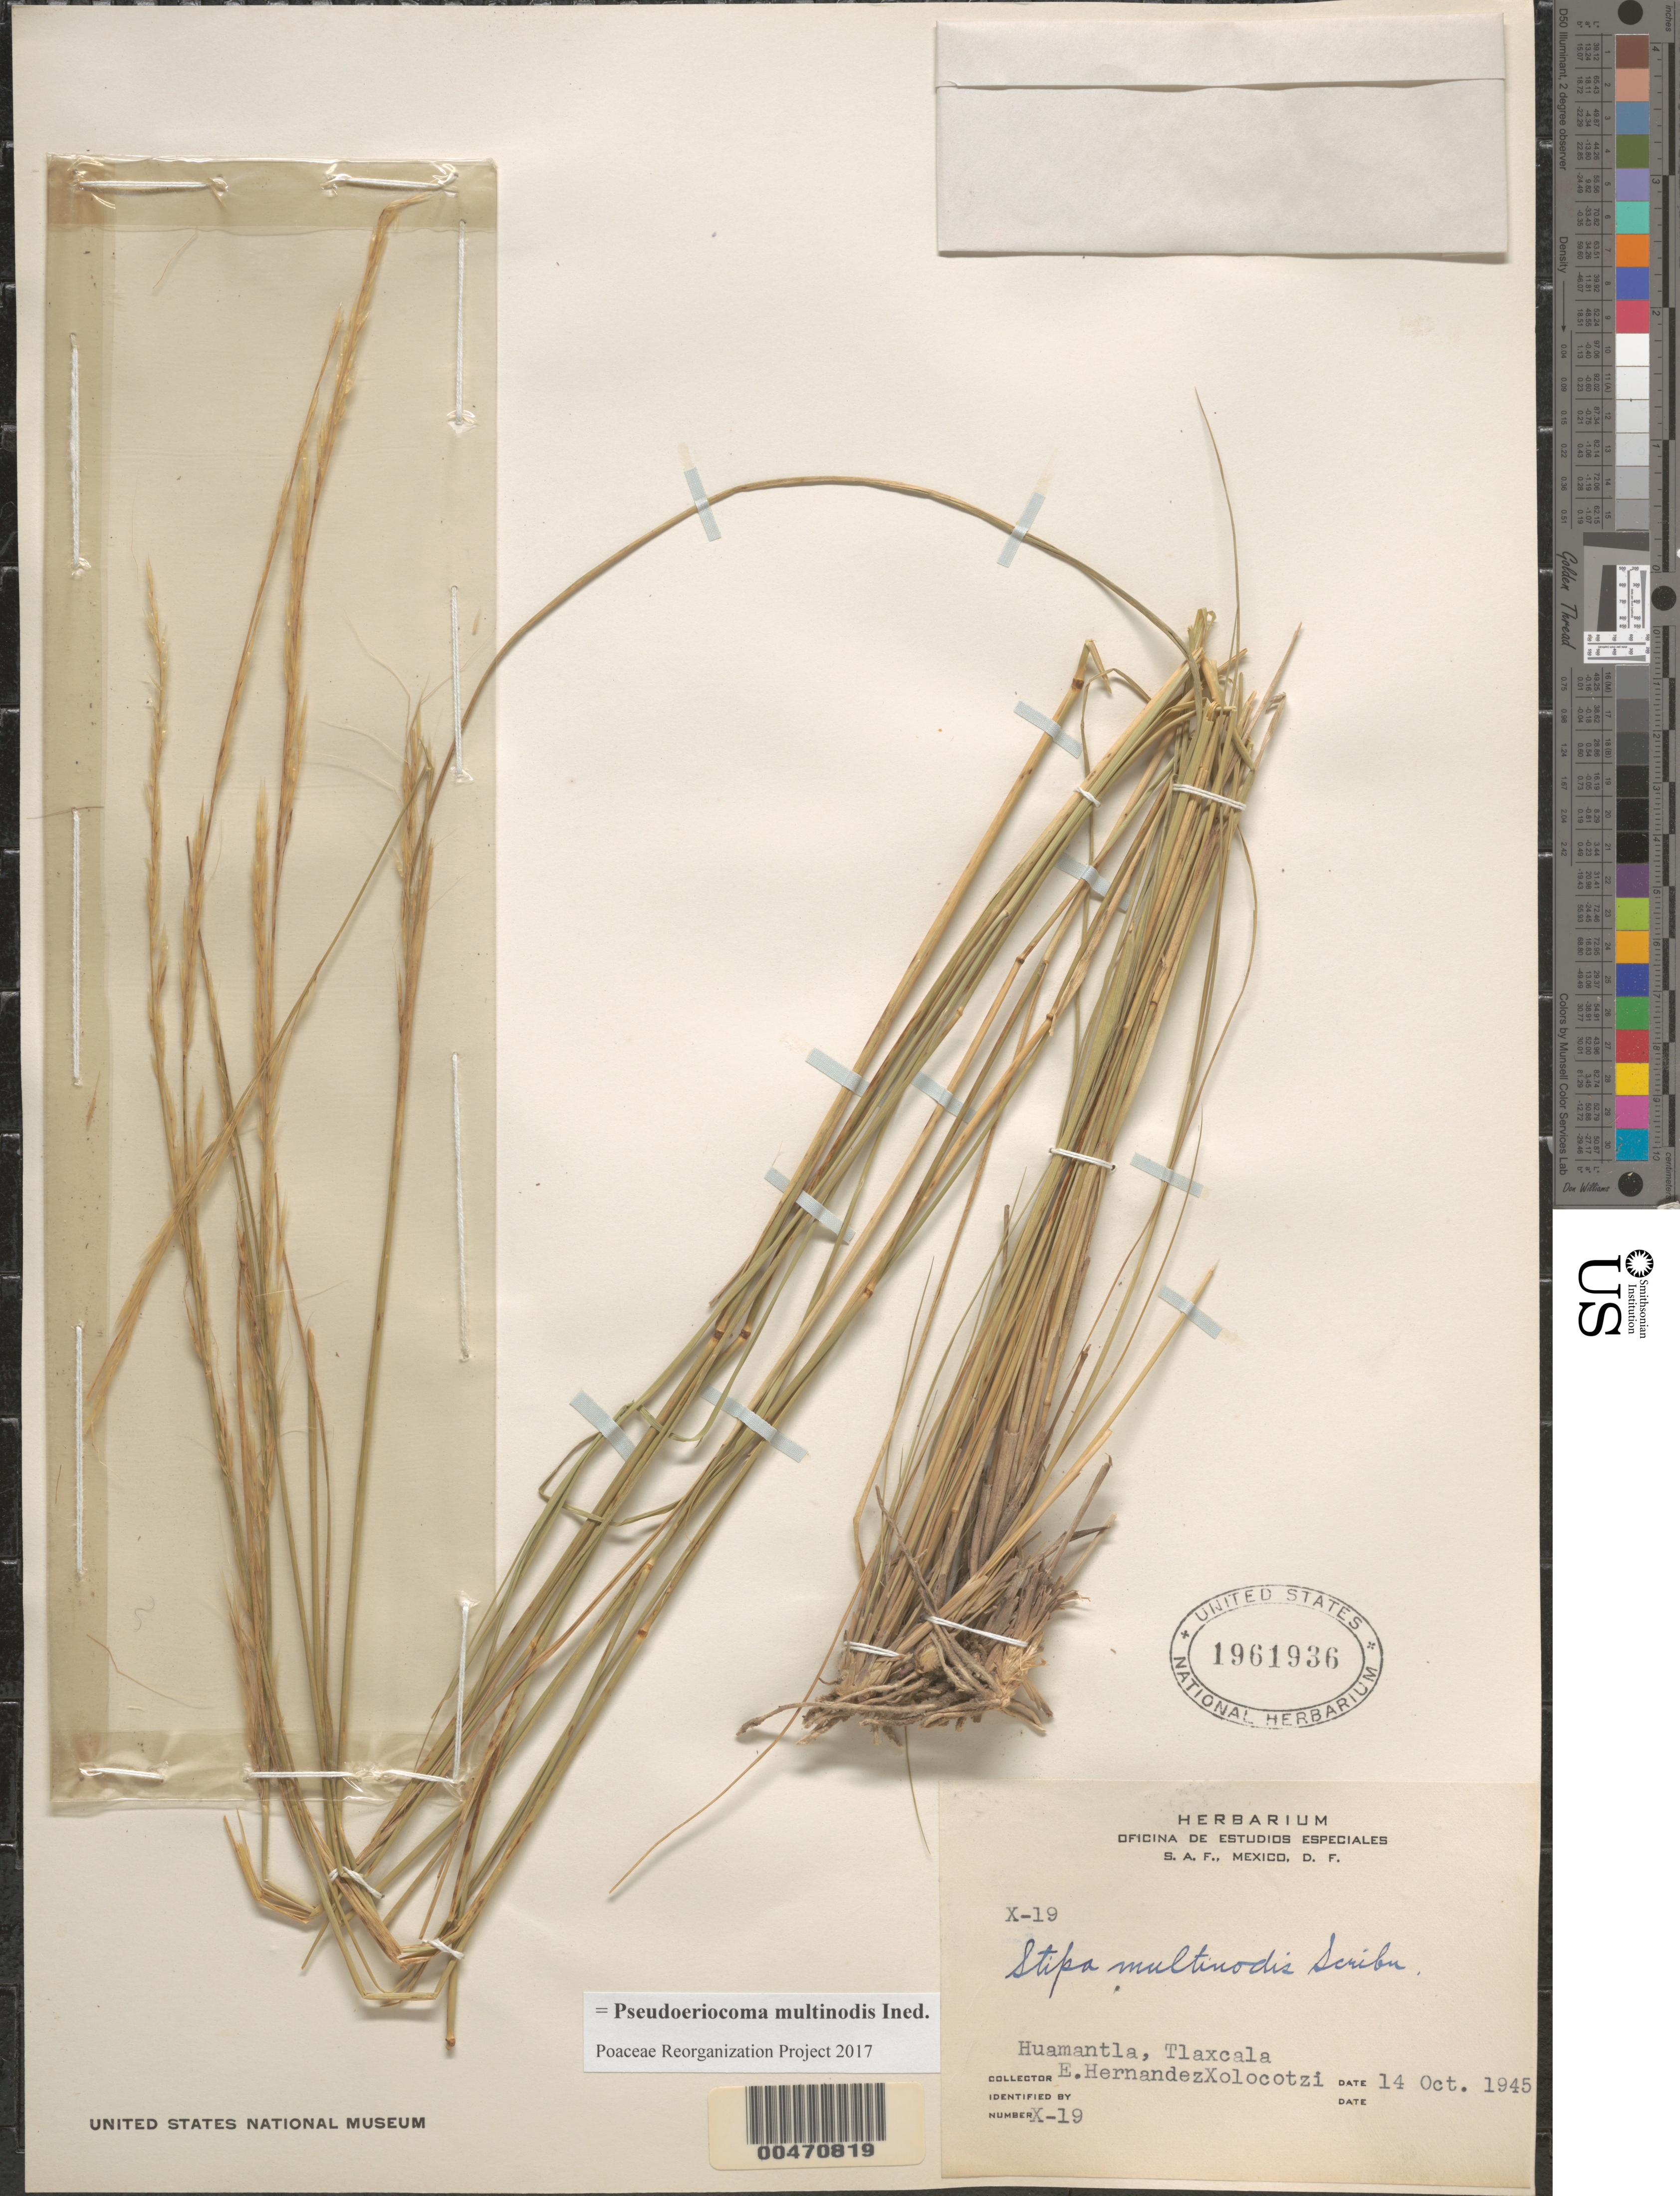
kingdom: Plantae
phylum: Tracheophyta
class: Liliopsida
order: Poales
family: Poaceae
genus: Pseudoeriocoma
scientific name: Pseudoeriocoma multinodis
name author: (Scribn. ex W.J. Beal) Romasch.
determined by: Poaceae Reorganization Project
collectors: E. I. Hernández-X.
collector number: X-19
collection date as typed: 14 Oct 1945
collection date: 1945-10-14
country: Mexico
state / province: Tlaxcala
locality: Huamantla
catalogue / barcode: US 1961936